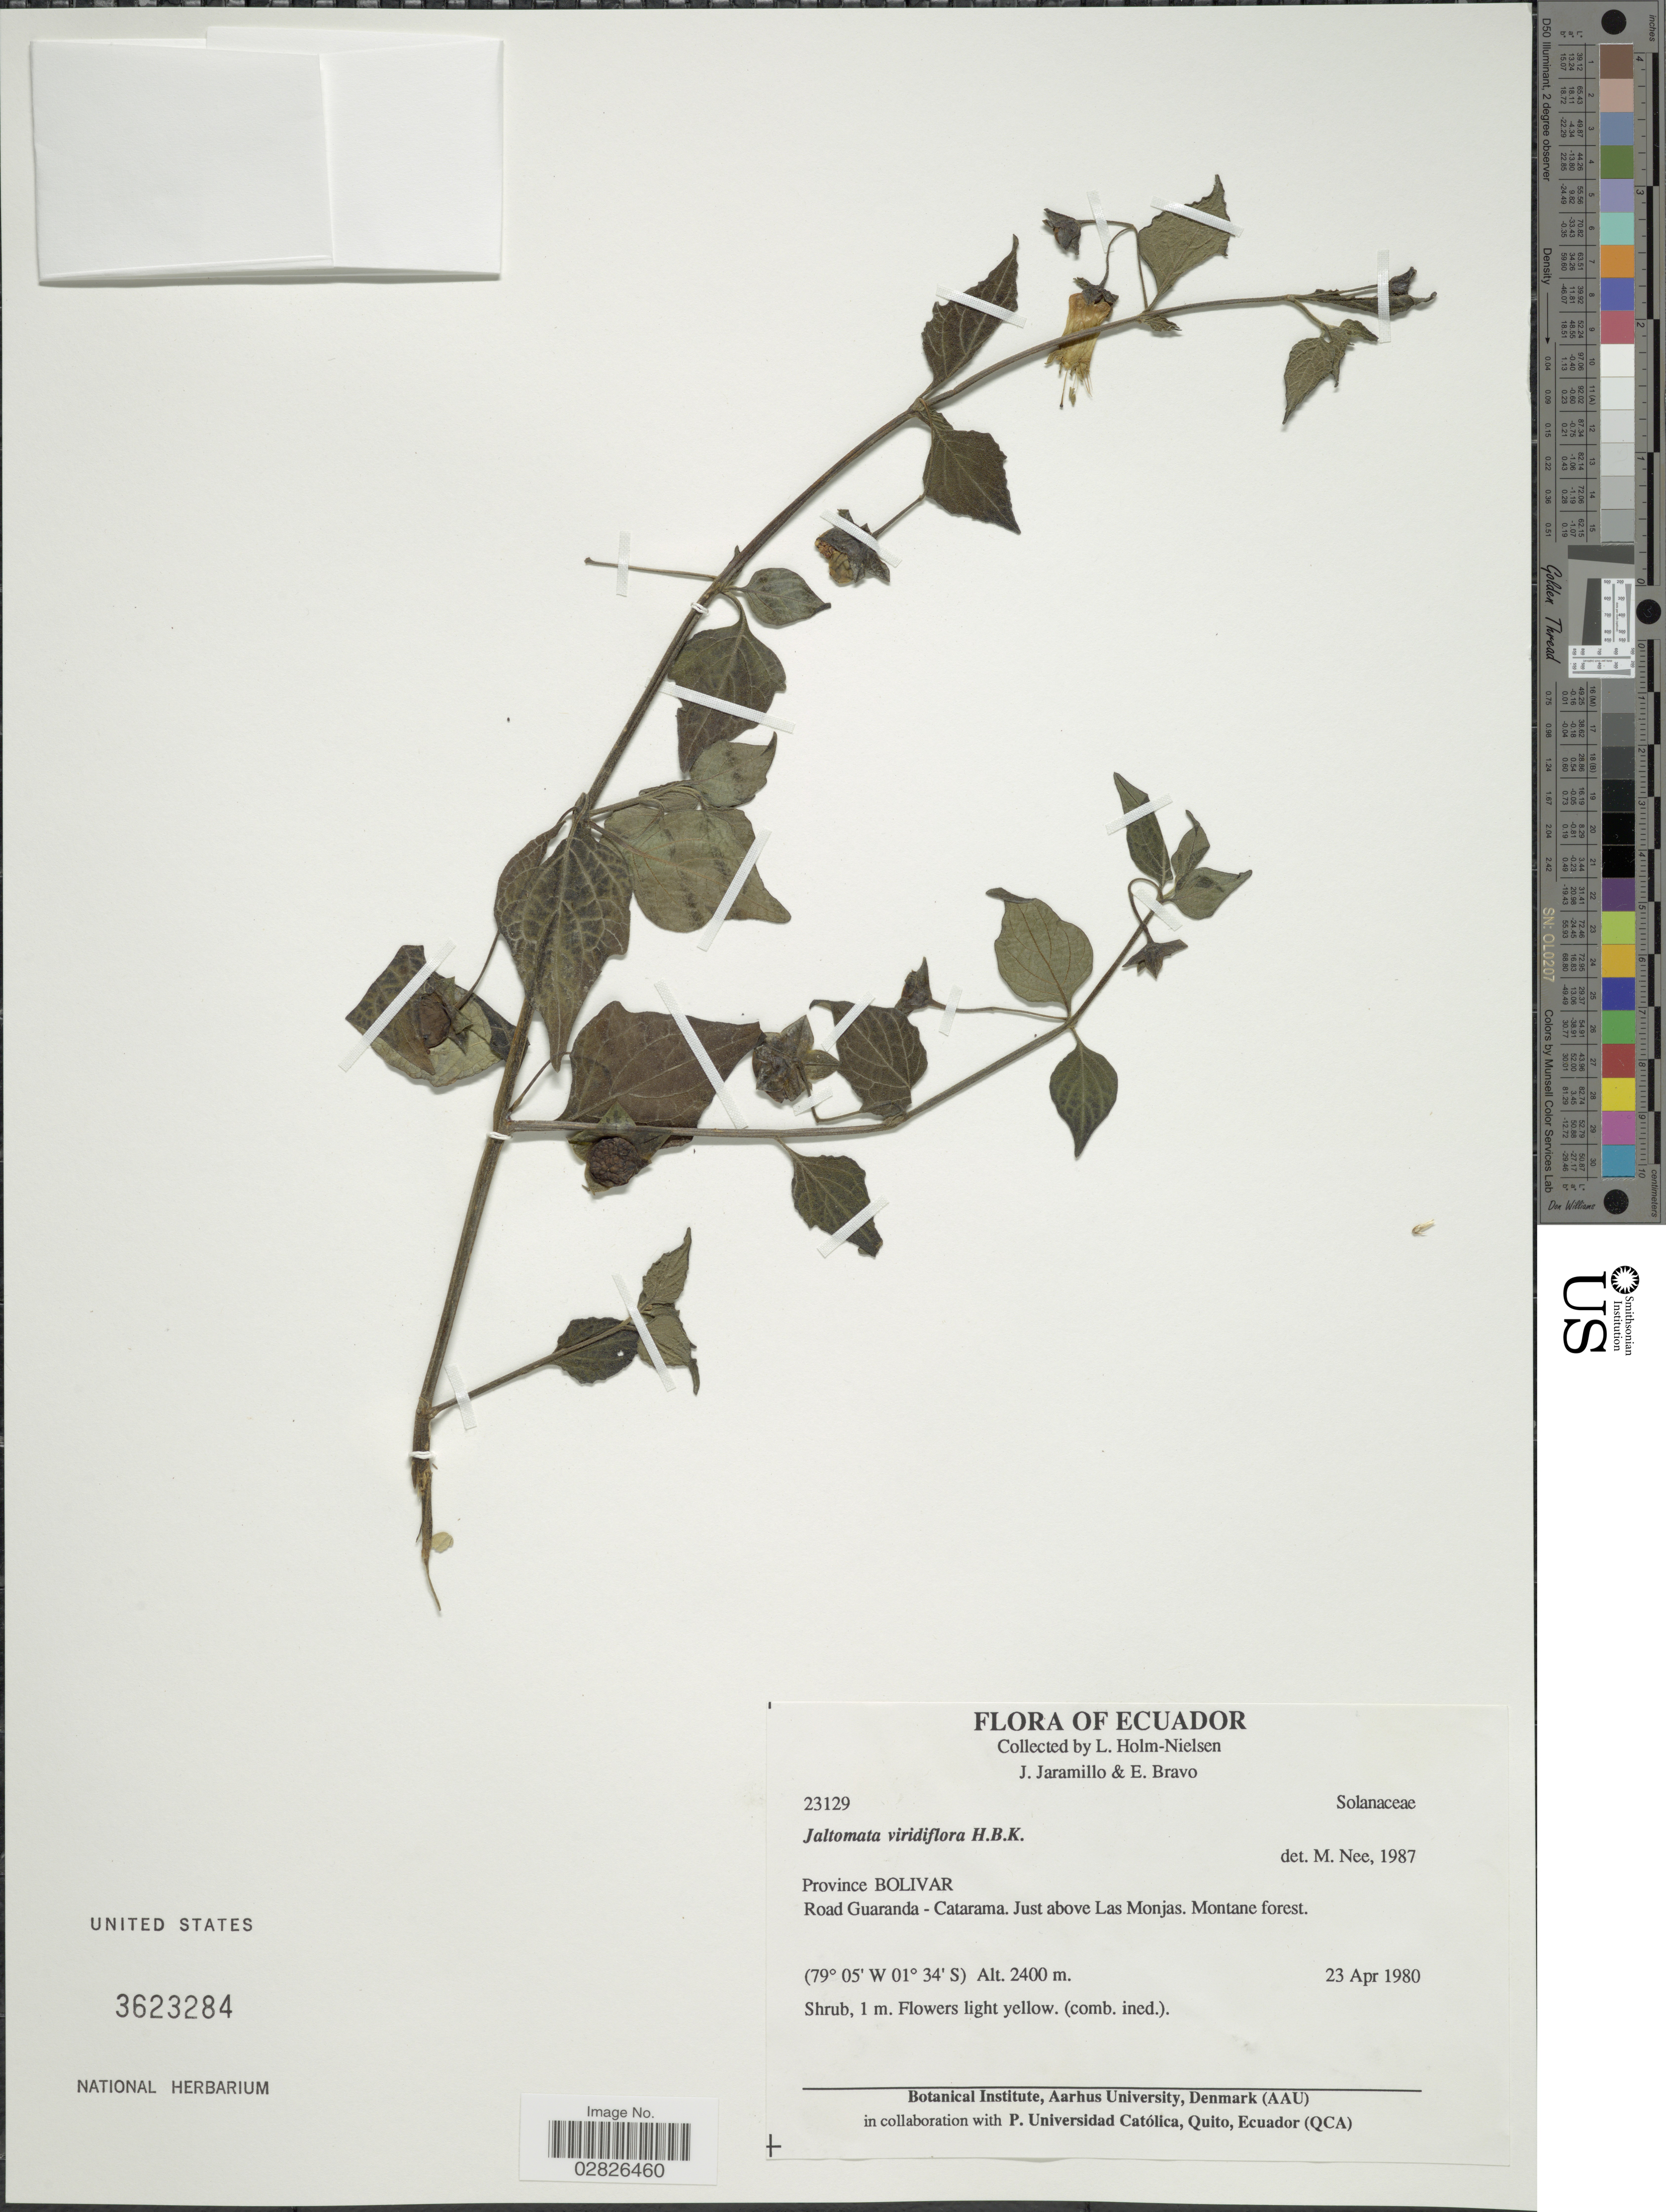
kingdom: Plantae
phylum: Tracheophyta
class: Magnoliopsida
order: Solanales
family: Solanaceae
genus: Jaltomata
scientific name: Jaltomata virdiflora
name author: (Kunth) M. Nee & Mione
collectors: L. Holm-Nielsen, J. Jaramillo & E. Bravo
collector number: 23129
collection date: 1980-04-23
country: Ecuador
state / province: Bolívar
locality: Road Guaranda - Catarama, Just above Las Monjas.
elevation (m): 2400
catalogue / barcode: US 3623284